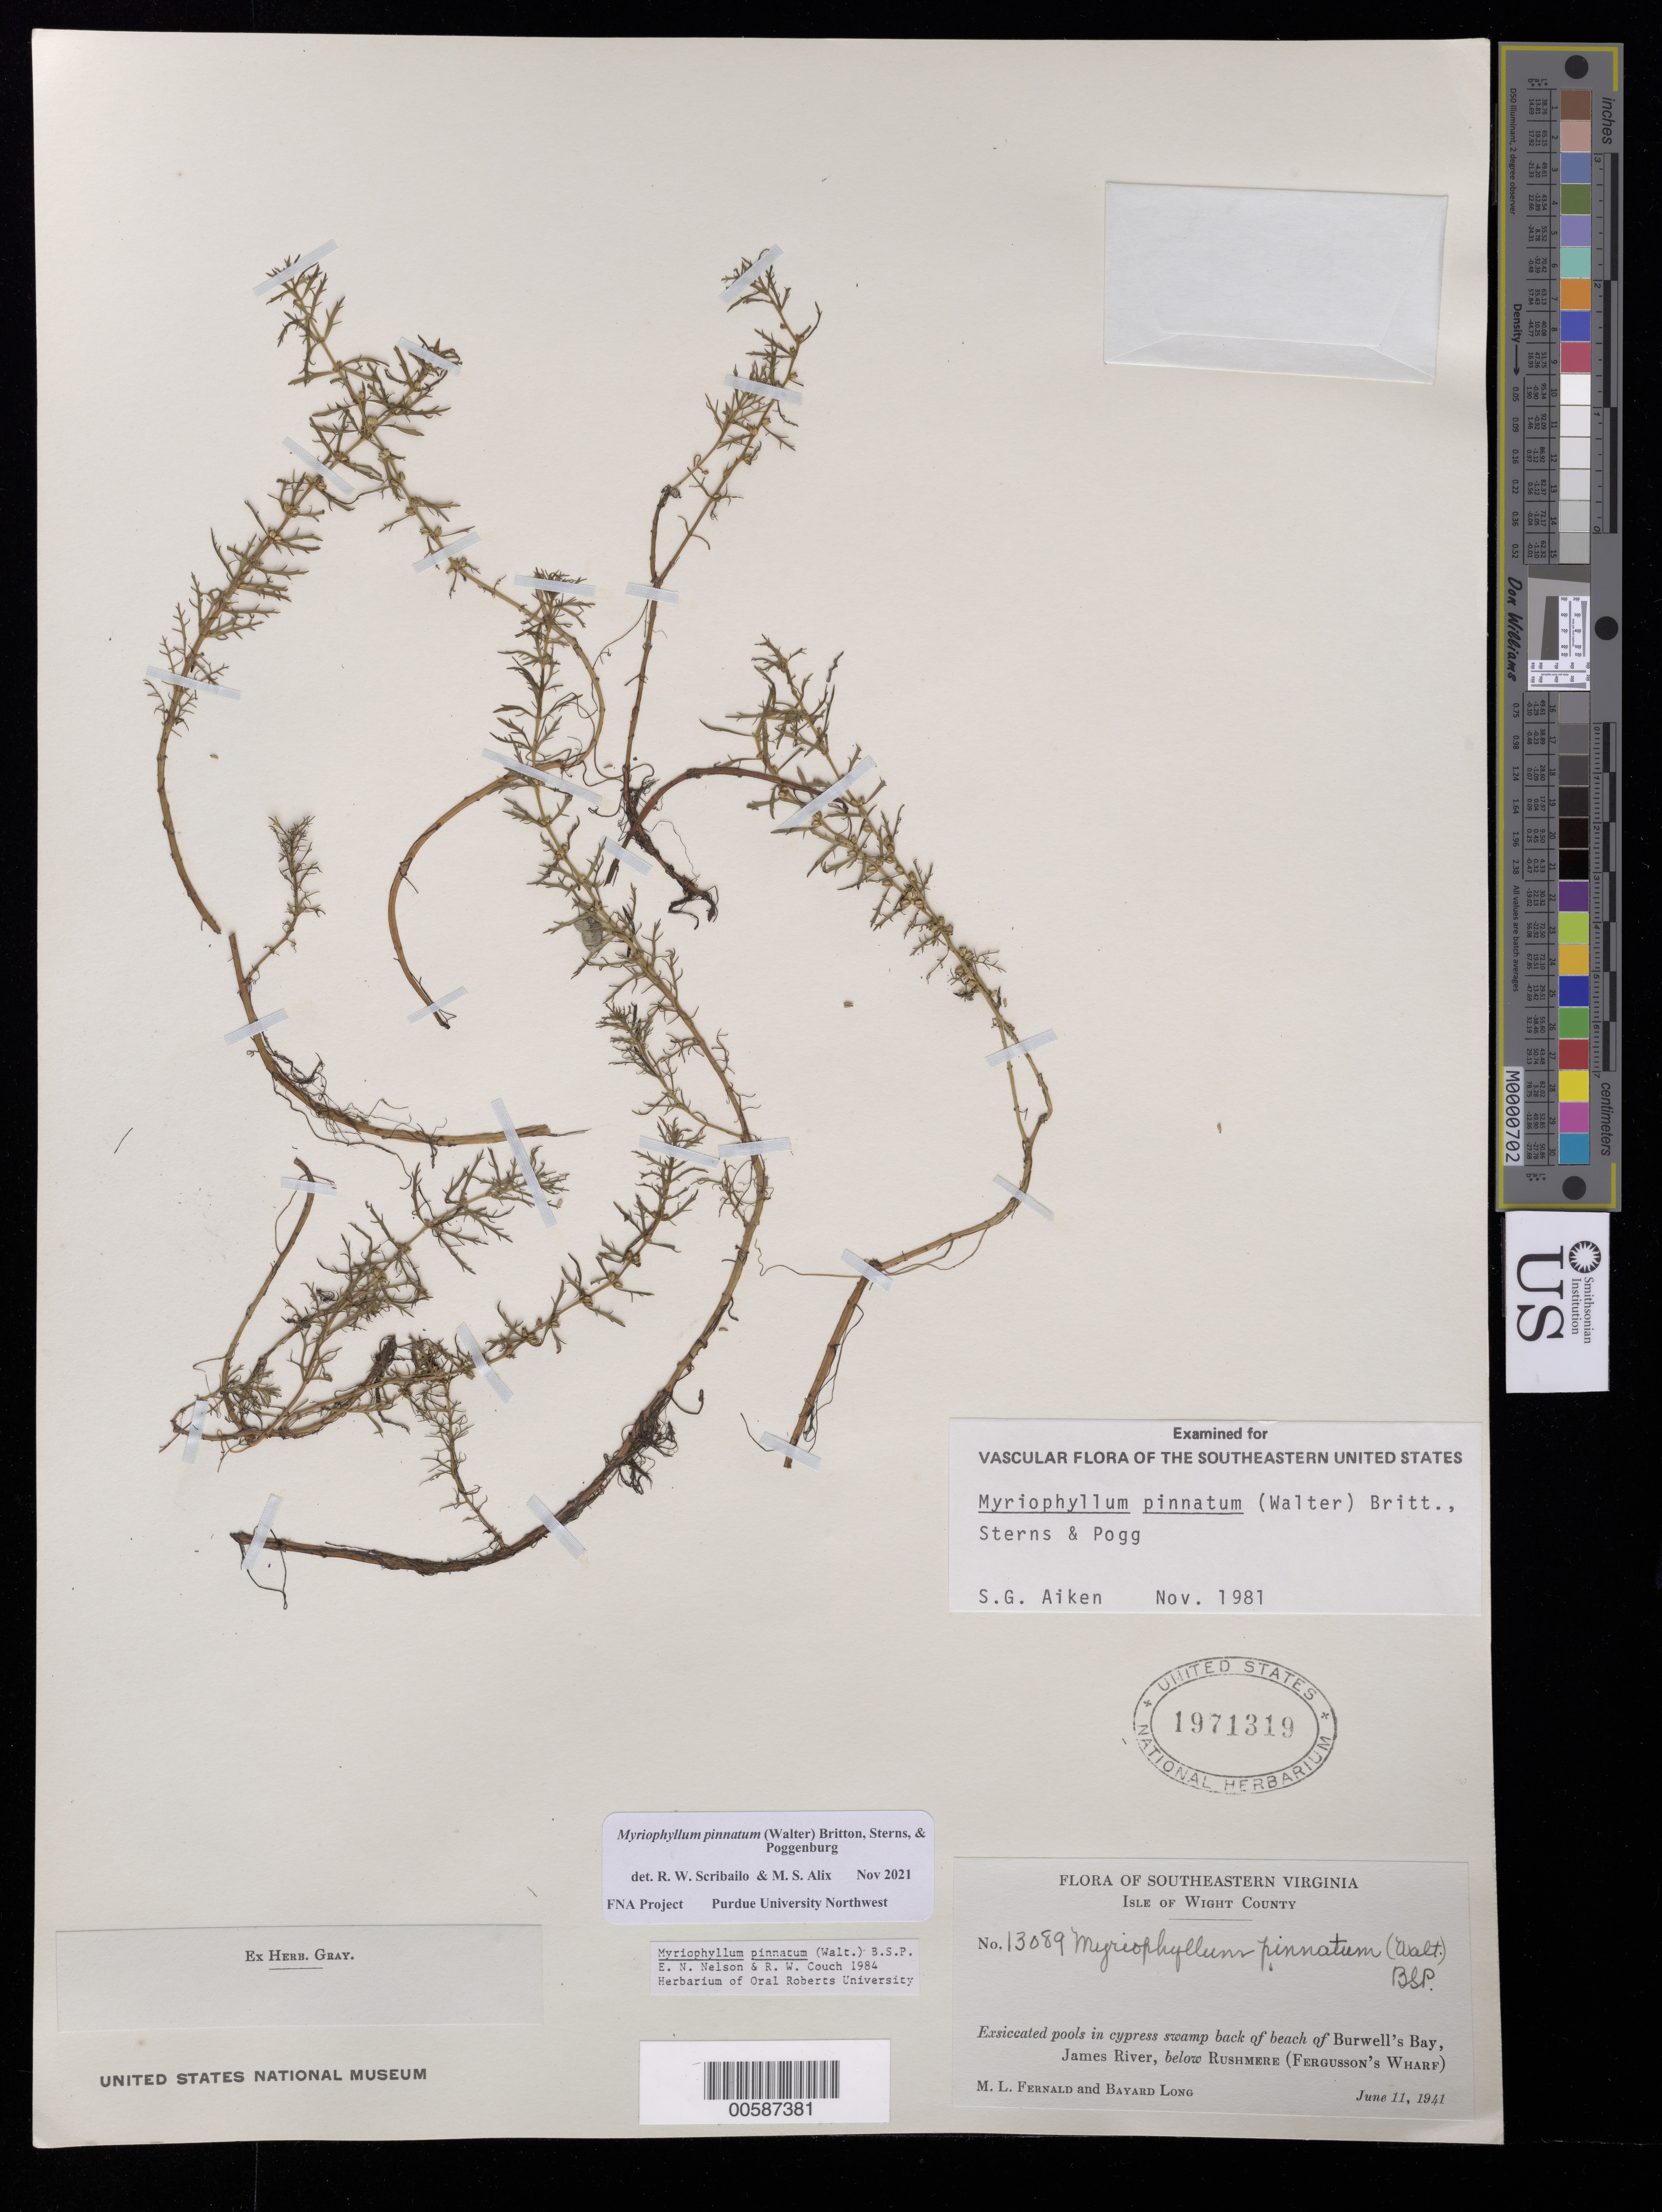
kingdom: Plantae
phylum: Tracheophyta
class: Magnoliopsida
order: Saxifragales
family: Haloragaceae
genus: Myriophyllum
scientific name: Myriophyllum pinnatum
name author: (Walter) Britton, Stearns & Poggenb.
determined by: Scribailo, R. W.; Alix, M. S.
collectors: M. L. Fernald & B. Long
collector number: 13089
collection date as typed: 11 Jun 1941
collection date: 1941-06-11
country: United States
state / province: Virginia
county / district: Isle of Wight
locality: Burwell's Bay, James River, below Rushmere (Fergusson's Wharf)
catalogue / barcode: US 1971319